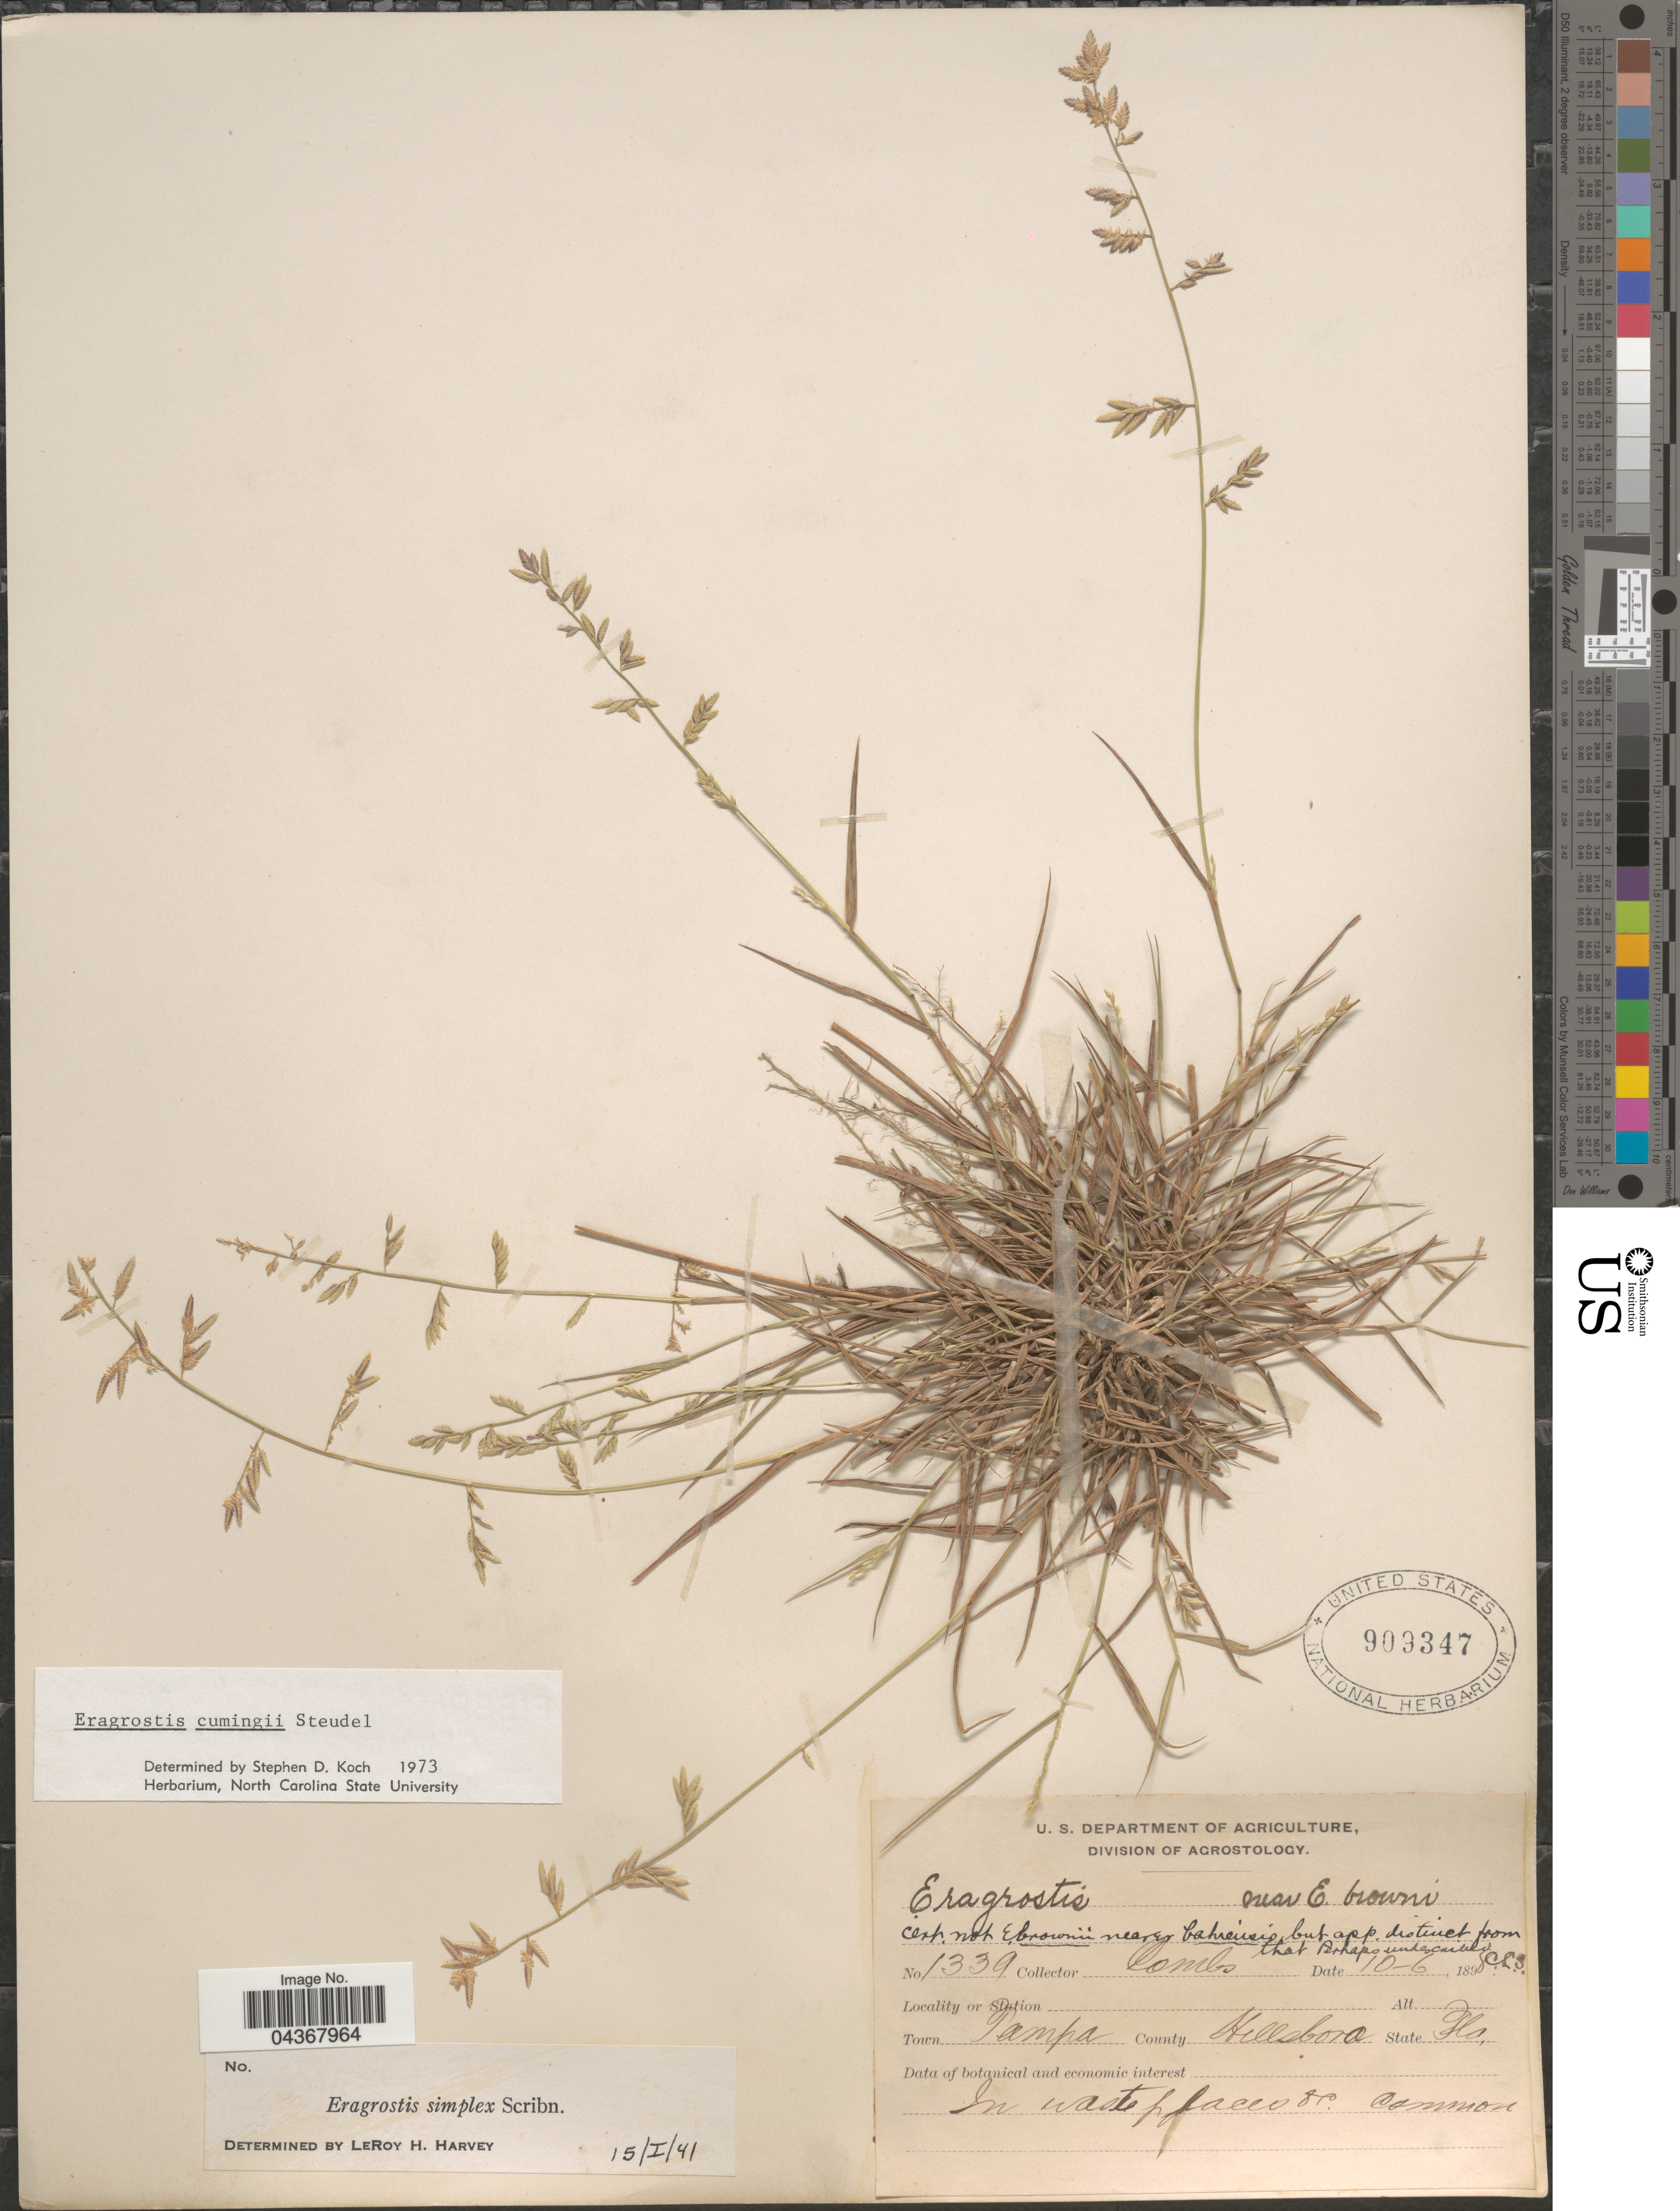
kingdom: Plantae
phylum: Tracheophyta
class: Liliopsida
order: Poales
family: Poaceae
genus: Eragrostis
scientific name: Eragrostis cumingii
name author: Steud.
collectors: -. Combs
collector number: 1339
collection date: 1898-10-06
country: United States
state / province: Florida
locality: Town Tampa. County Hillsboro.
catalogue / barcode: US 909347